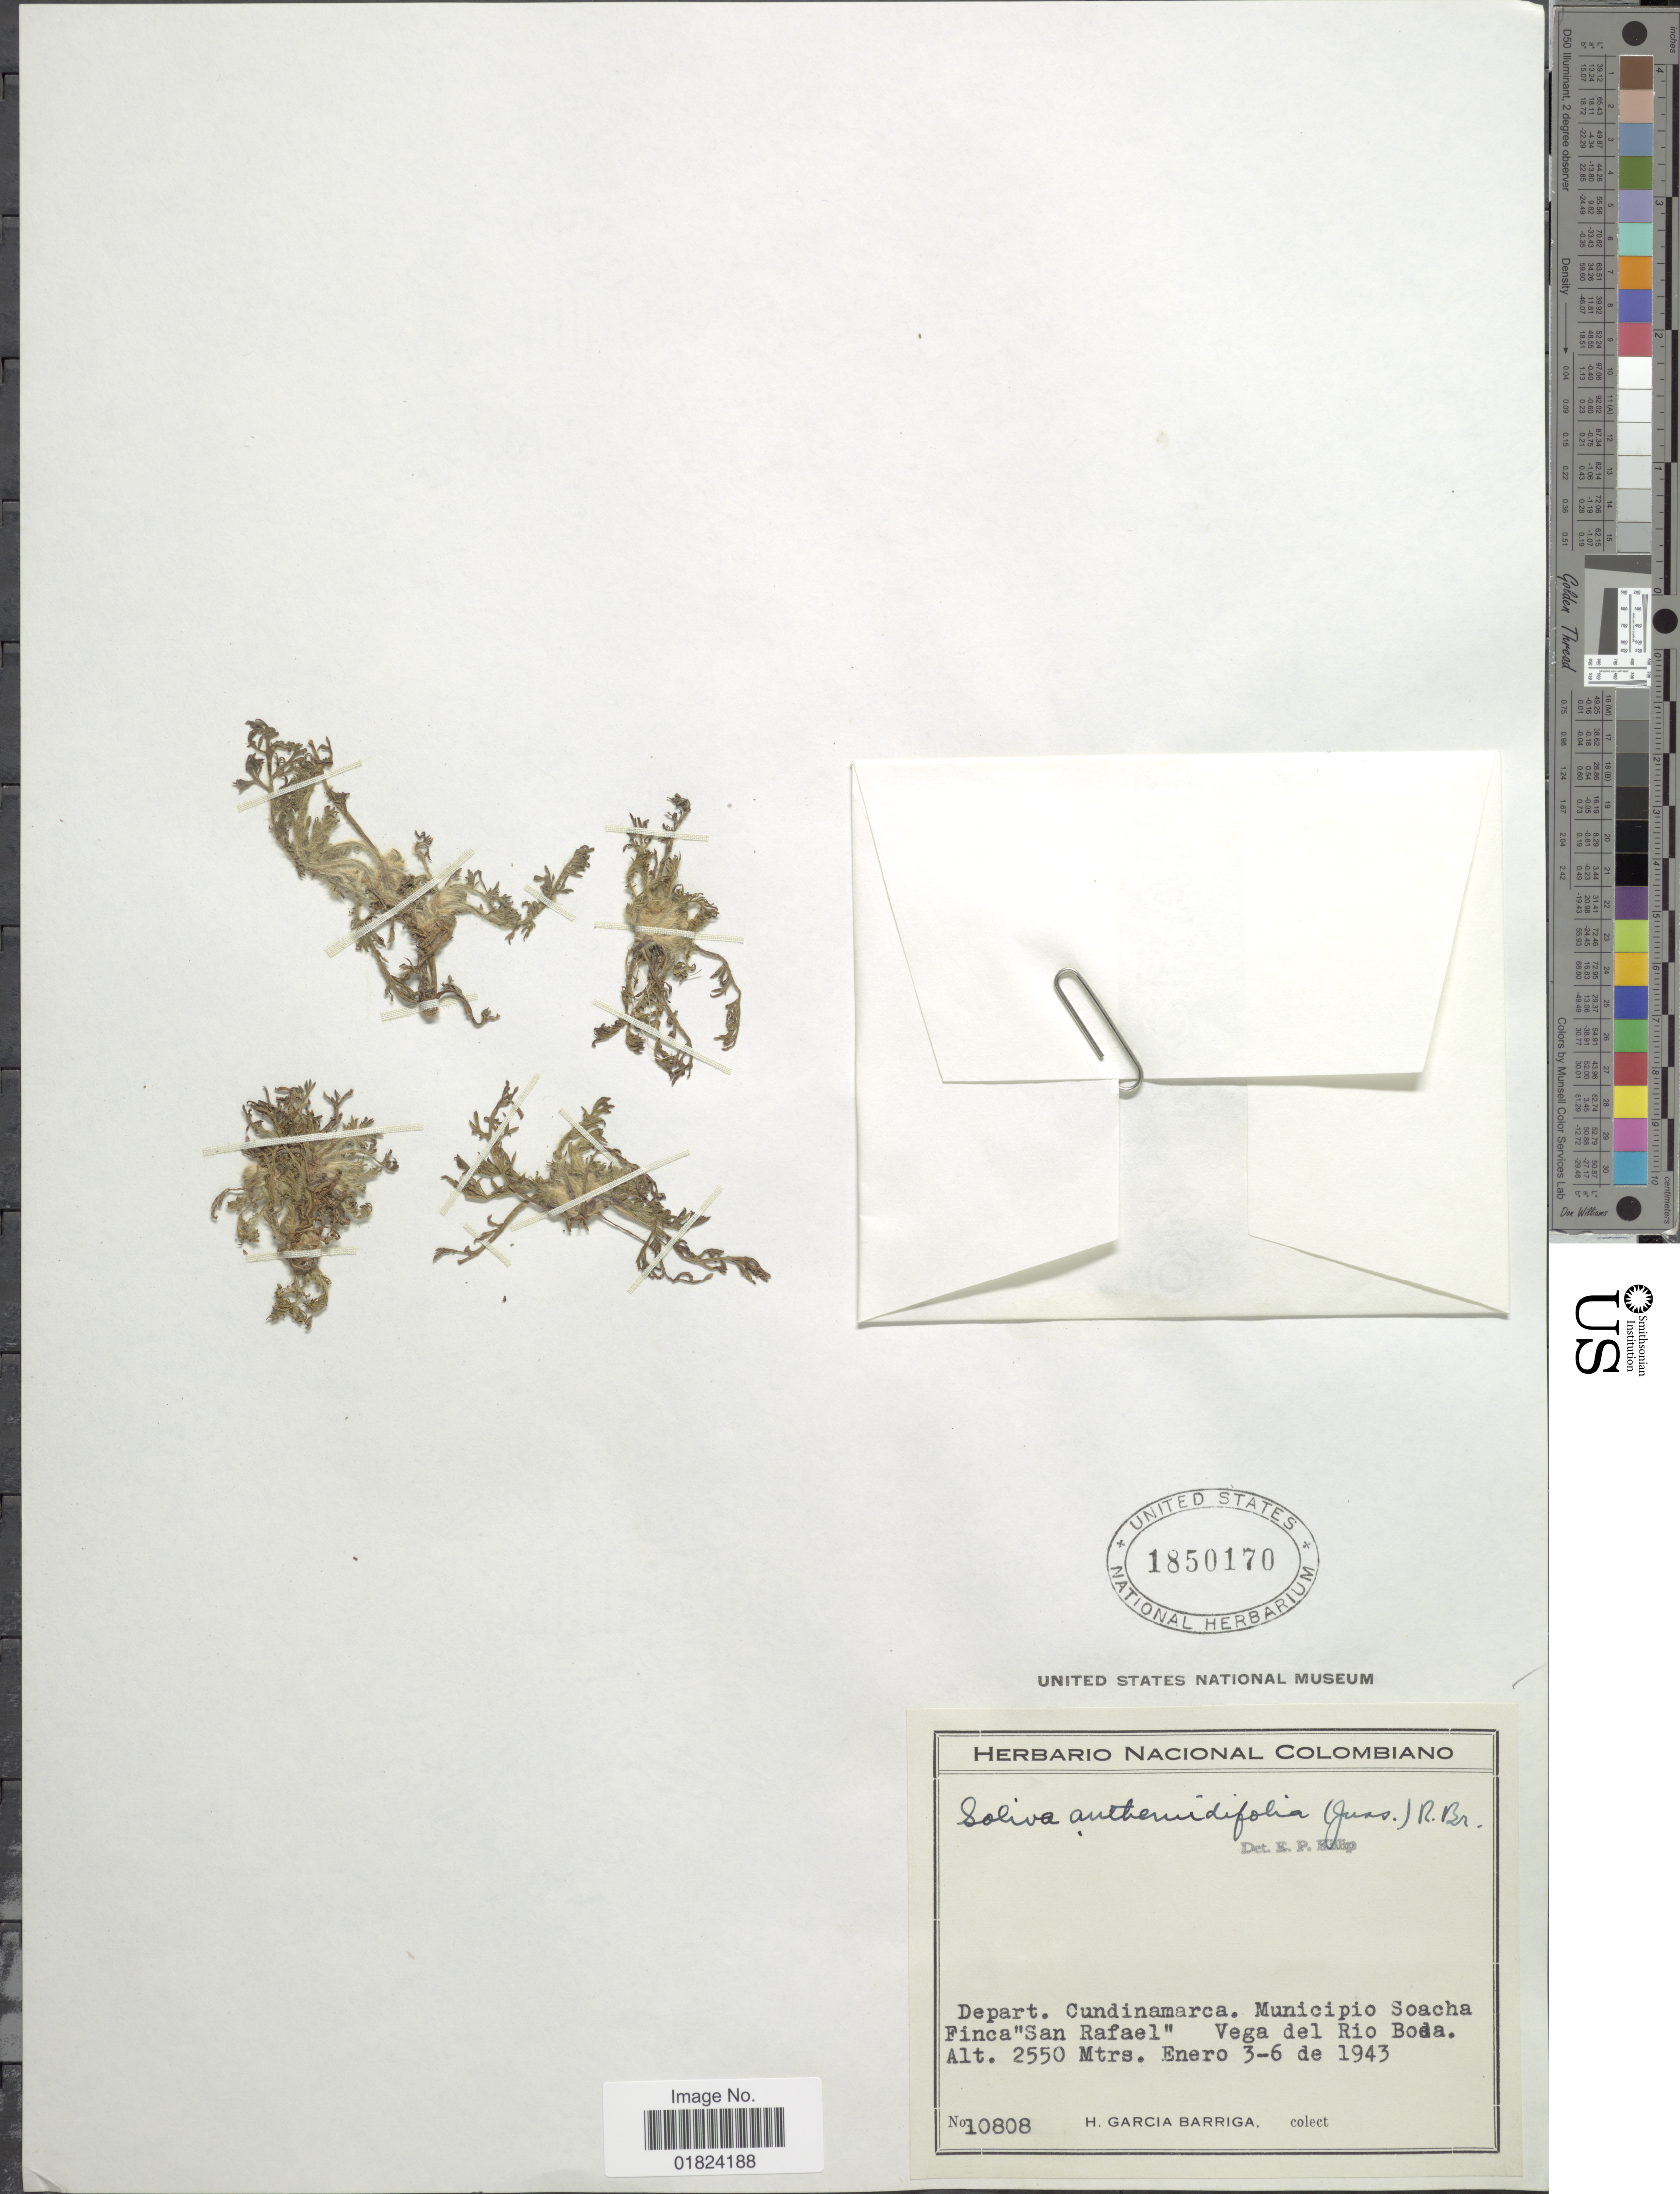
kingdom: Plantae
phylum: Tracheophyta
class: Magnoliopsida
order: Asterales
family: Asteraceae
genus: Soliva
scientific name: Soliva anthemifolia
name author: (Juss.) Sweet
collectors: H. García Barriga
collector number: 10808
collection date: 1943-01-03/1943-01-06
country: Colombia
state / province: Cundinamarca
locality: Municipio Soacha Finca "San Rafael", vega del Rio Boda [interpreted].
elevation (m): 2550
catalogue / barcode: US 1850170